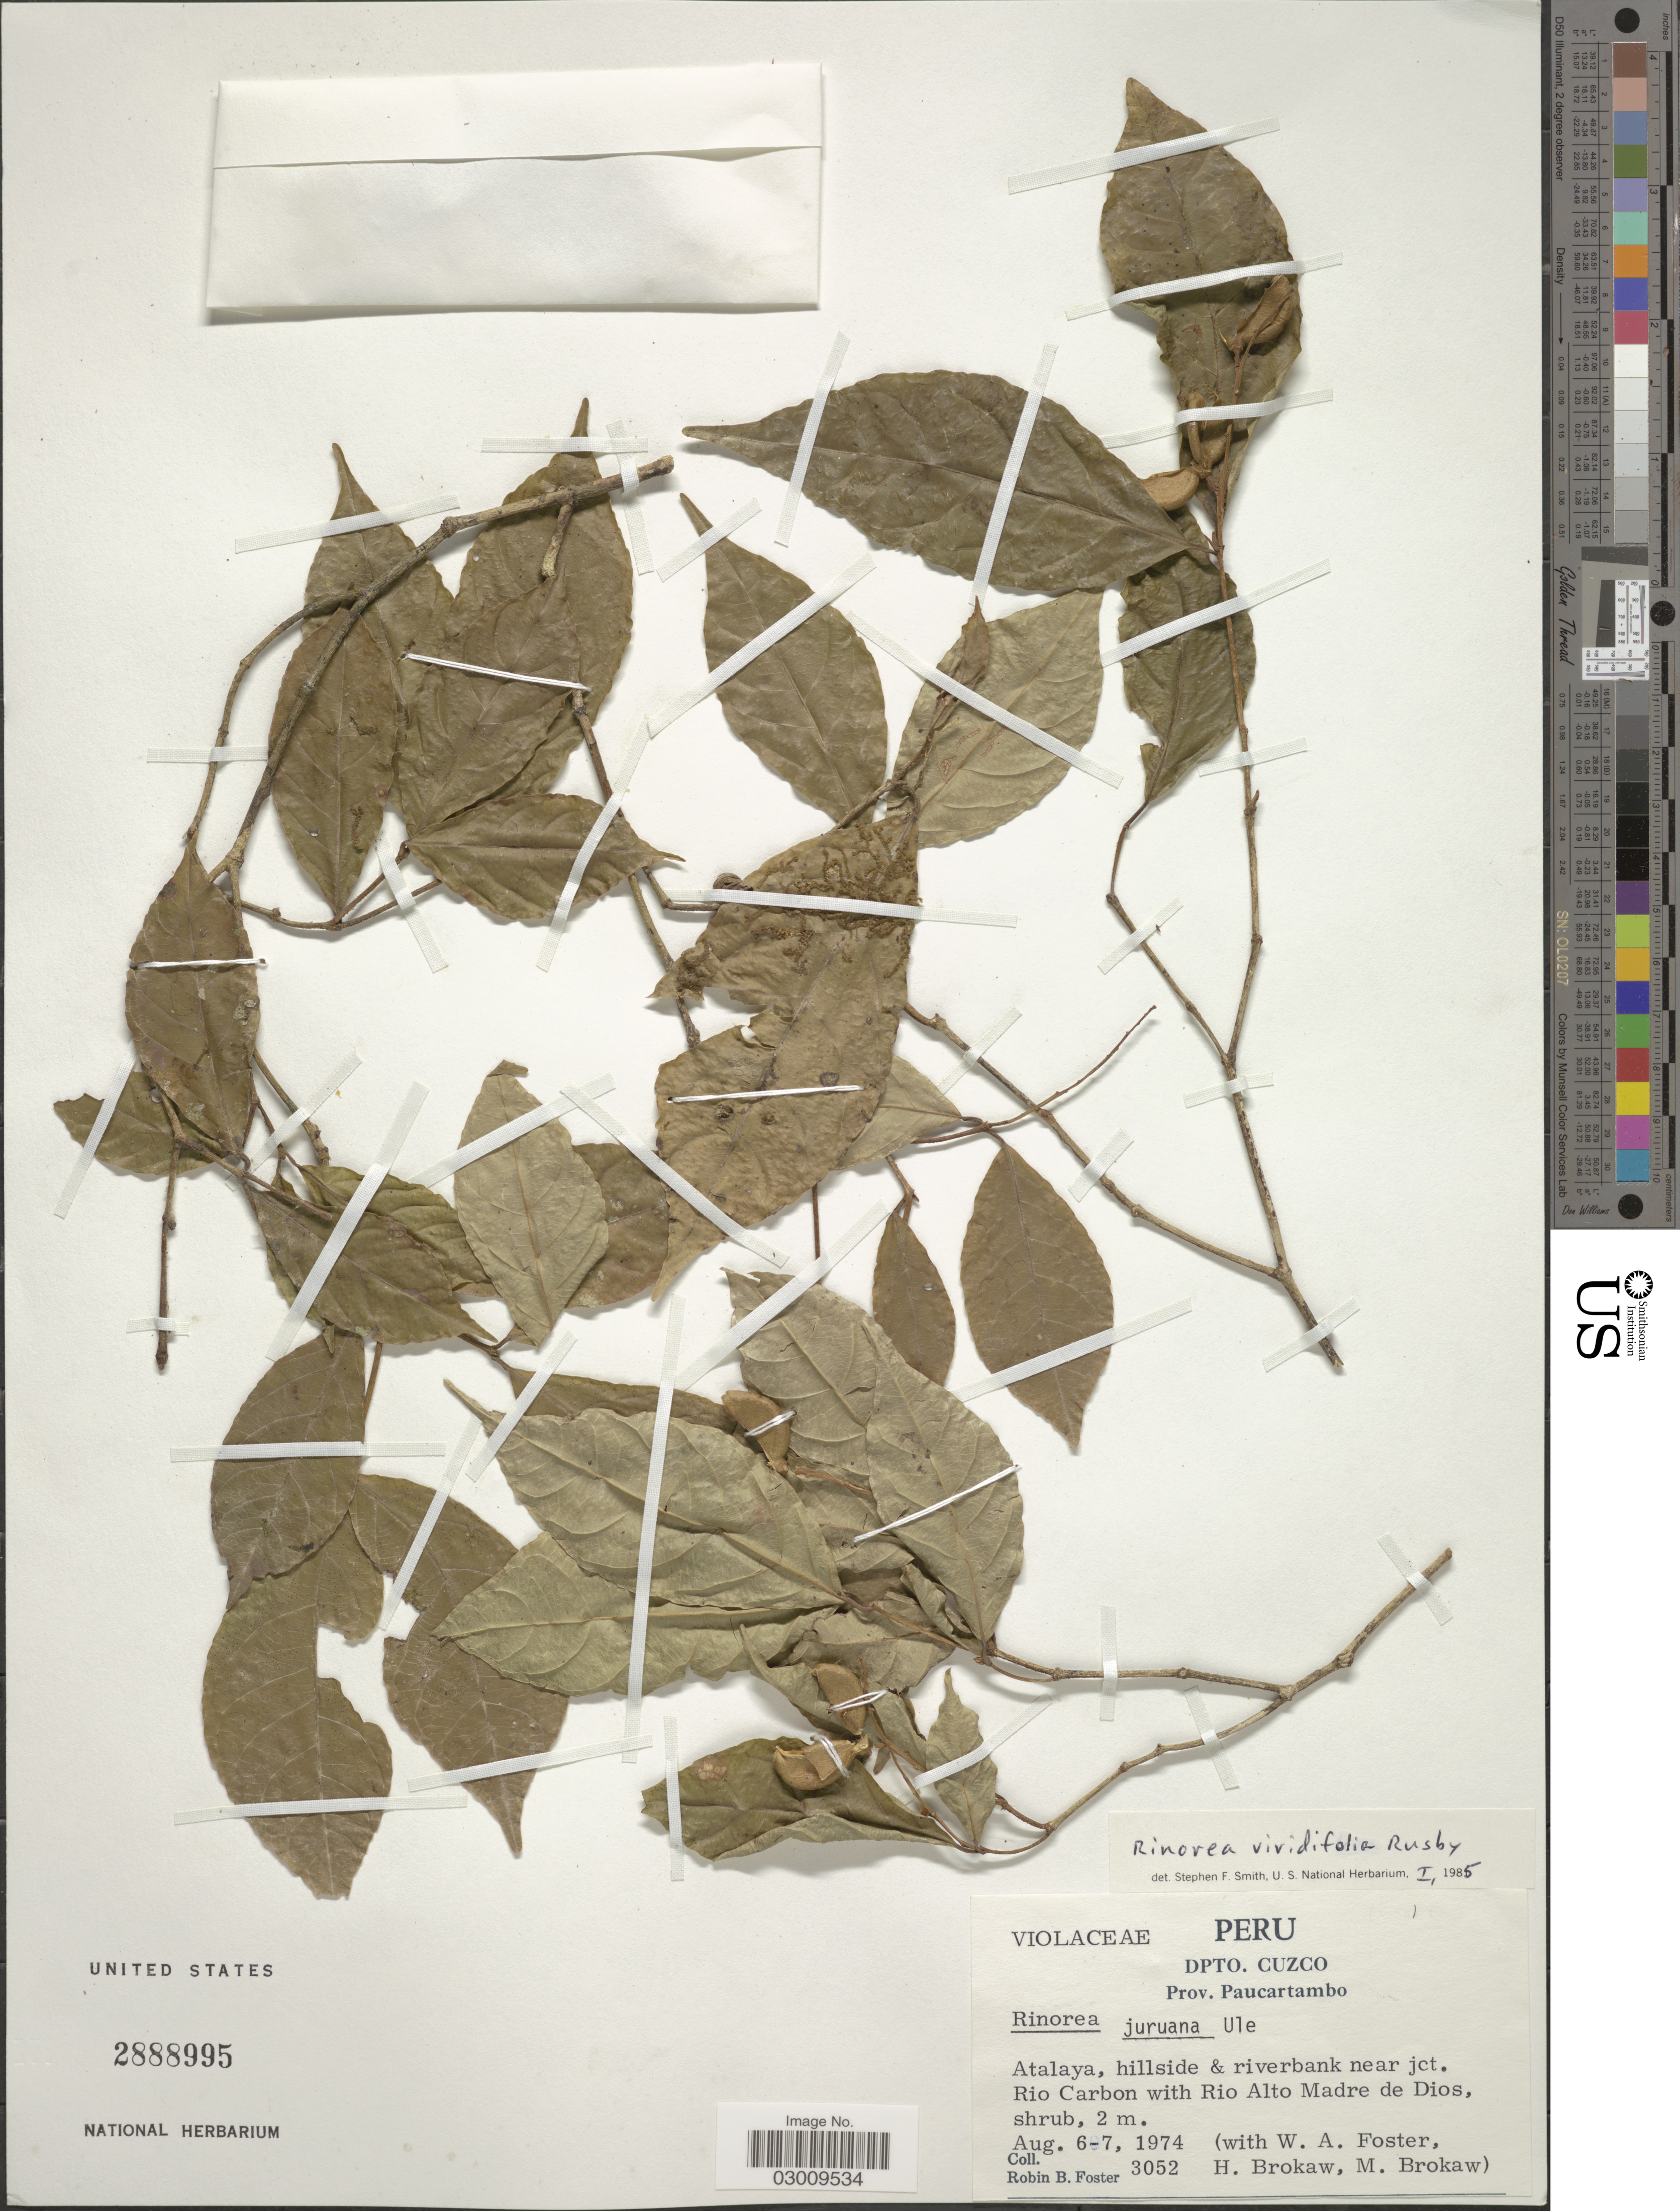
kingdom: Plantae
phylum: Tracheophyta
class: Magnoliopsida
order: Malpighiales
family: Violaceae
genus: Rinorea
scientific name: Rinorea viridifolia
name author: Rusby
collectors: R. B. Foster, W. Foster, H. Brokaw & M. Brokaw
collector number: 3052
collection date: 1974-08-06/1974-08-07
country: Peru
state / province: Cusco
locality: Dpto. Cuzco. Prov. Paucartambo. Atalaya, hillside & riverbank near jct. Rio Carbon with Rio Alto Madre de Dios.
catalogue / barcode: US 2888995